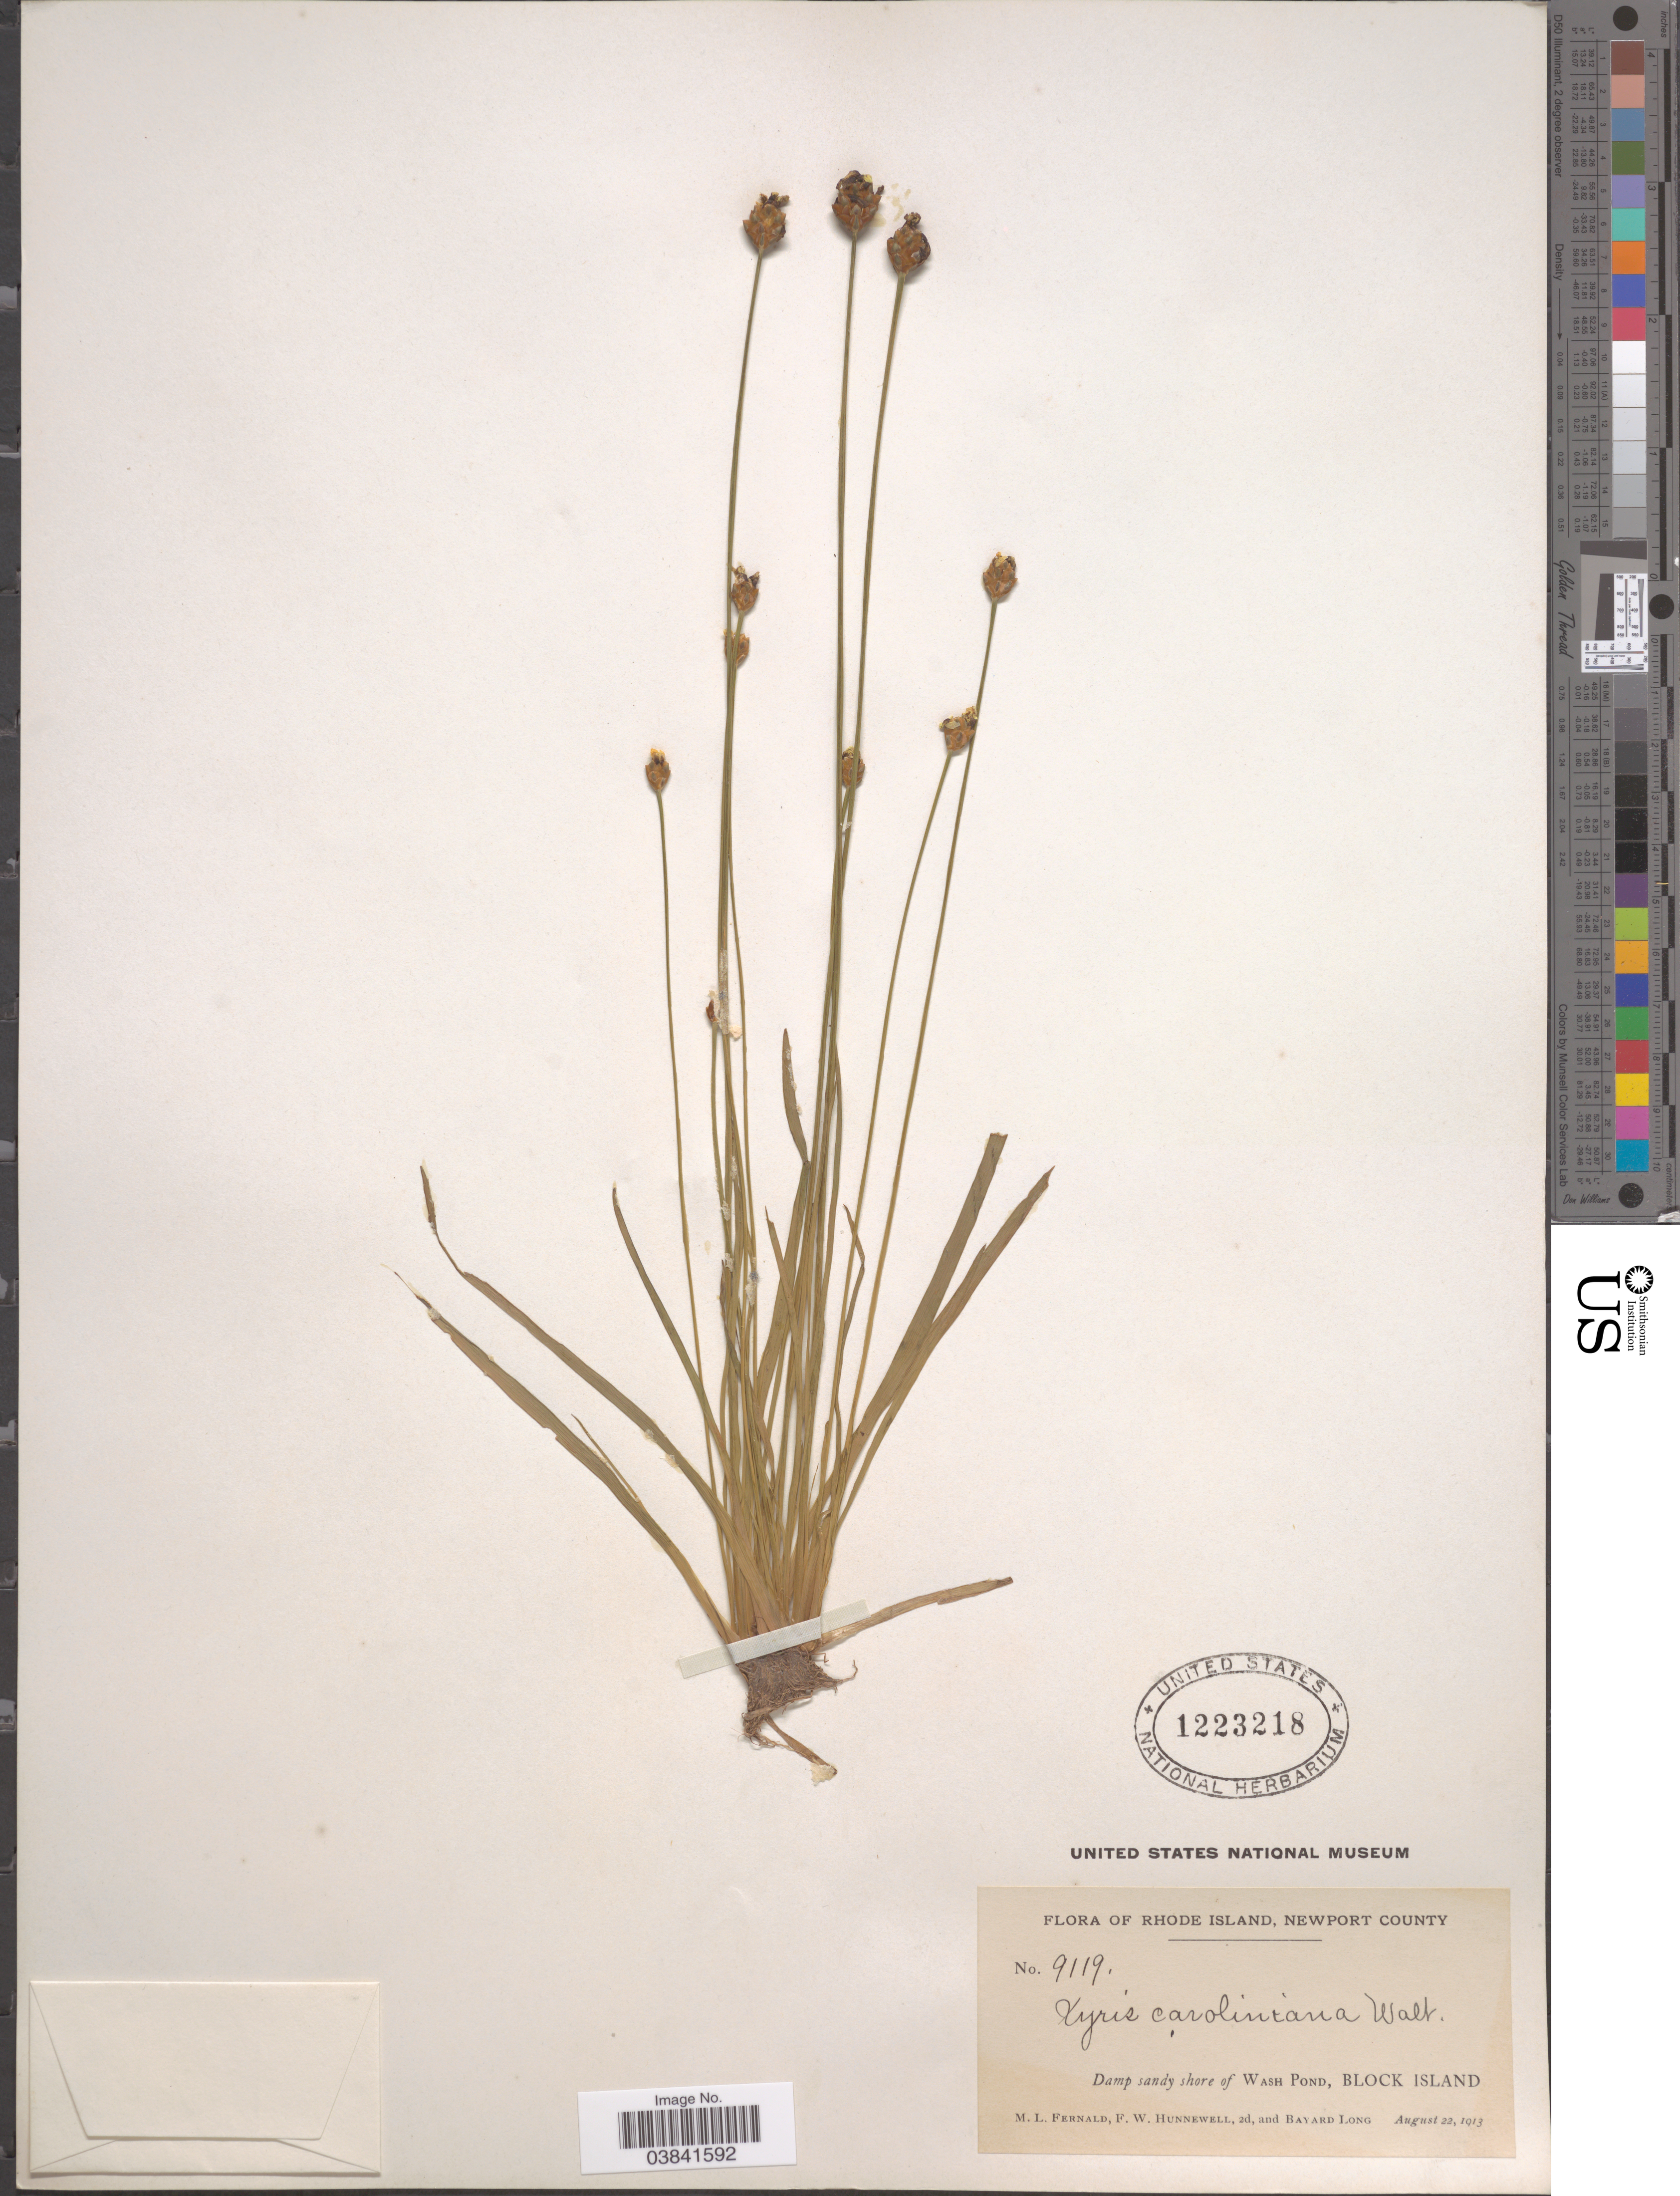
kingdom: Plantae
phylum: Tracheophyta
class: Liliopsida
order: Poales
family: Xyridaceae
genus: Xyris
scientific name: Xyris difformis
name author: Chapm.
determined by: Strong, Mark T., (BOT), Smithsonian Institution - National Museum of Natural History (UNITED STATES)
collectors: M. L. Fernald, F. Hunnewell & B. Long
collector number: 9119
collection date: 1913-08-22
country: United States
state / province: Rhode Island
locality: Newport County. Damp sandy shore of Wash Pond, Block Island.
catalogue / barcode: US 1223218